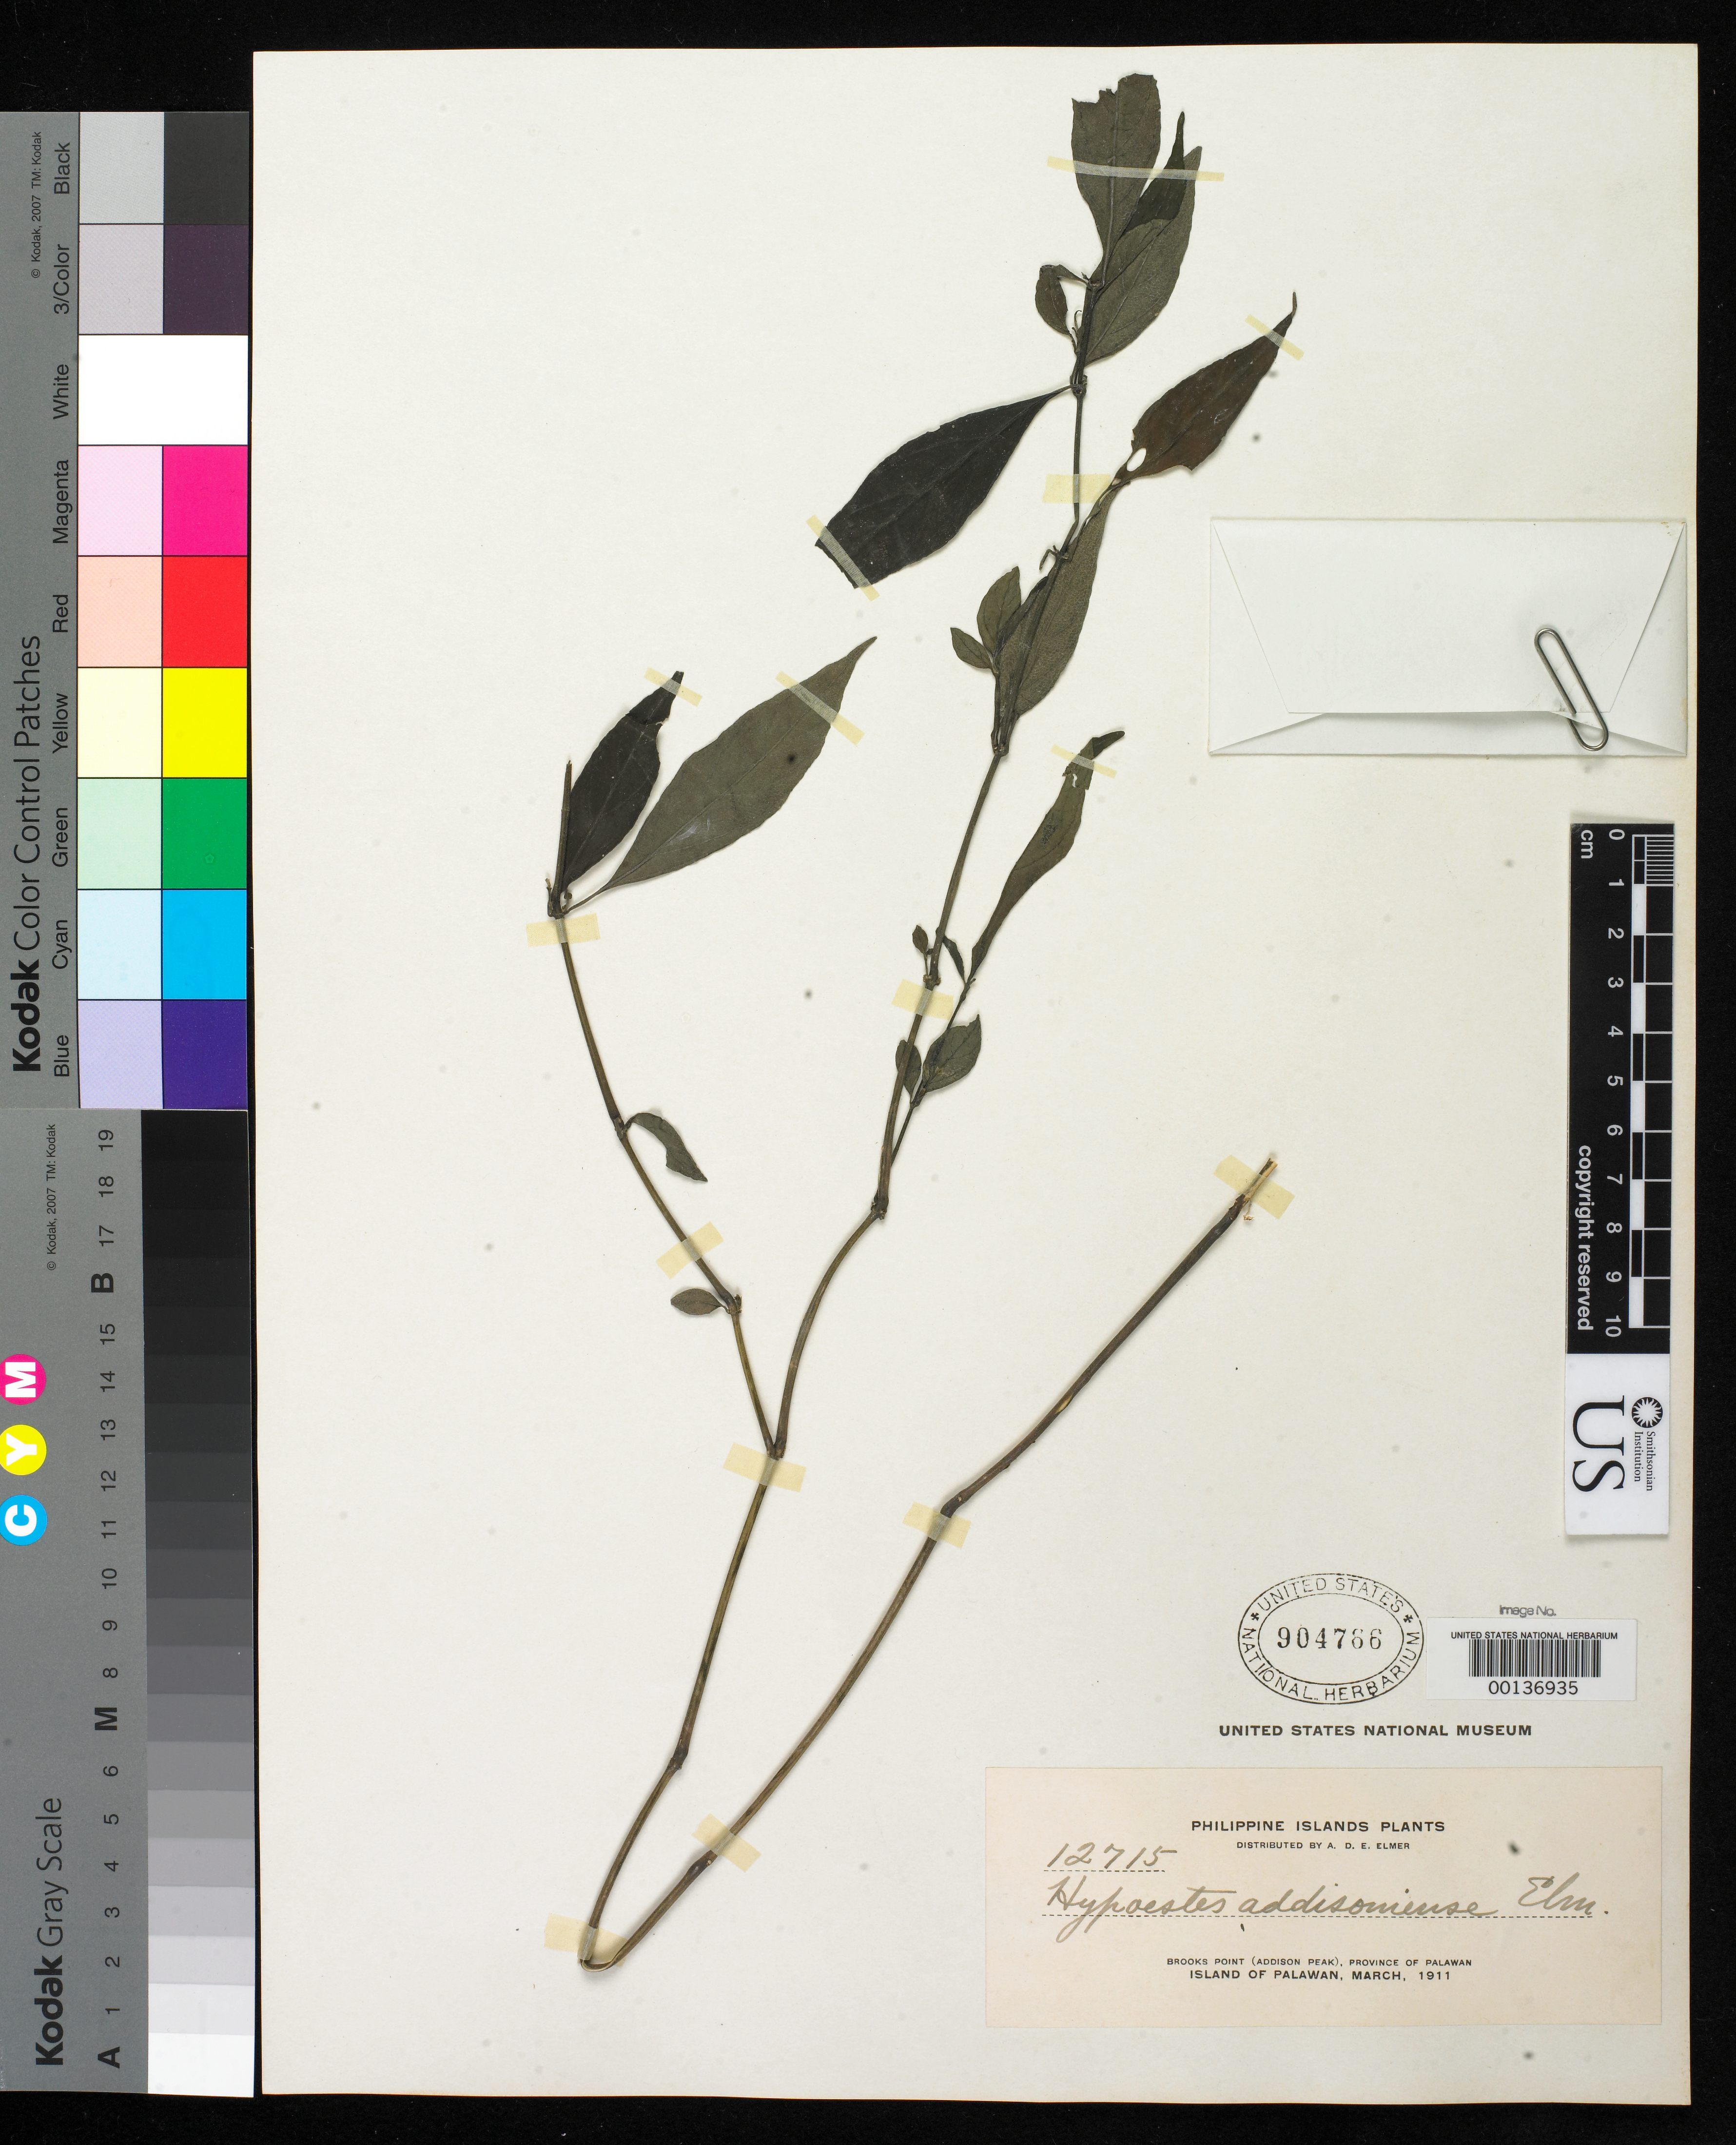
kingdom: Plantae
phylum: Tracheophyta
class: Magnoliopsida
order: Lamiales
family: Acanthaceae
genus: Hypoestes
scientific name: Hypoestes addisoniense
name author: Elmer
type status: Isotype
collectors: A. D. E. Elmer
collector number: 12715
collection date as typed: Mar 1911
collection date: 1911-03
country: Philippines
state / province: Mimaropa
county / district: Palawan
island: Palawan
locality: Brooks Point, Addison Peak, Lara River.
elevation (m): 152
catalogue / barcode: US 904766